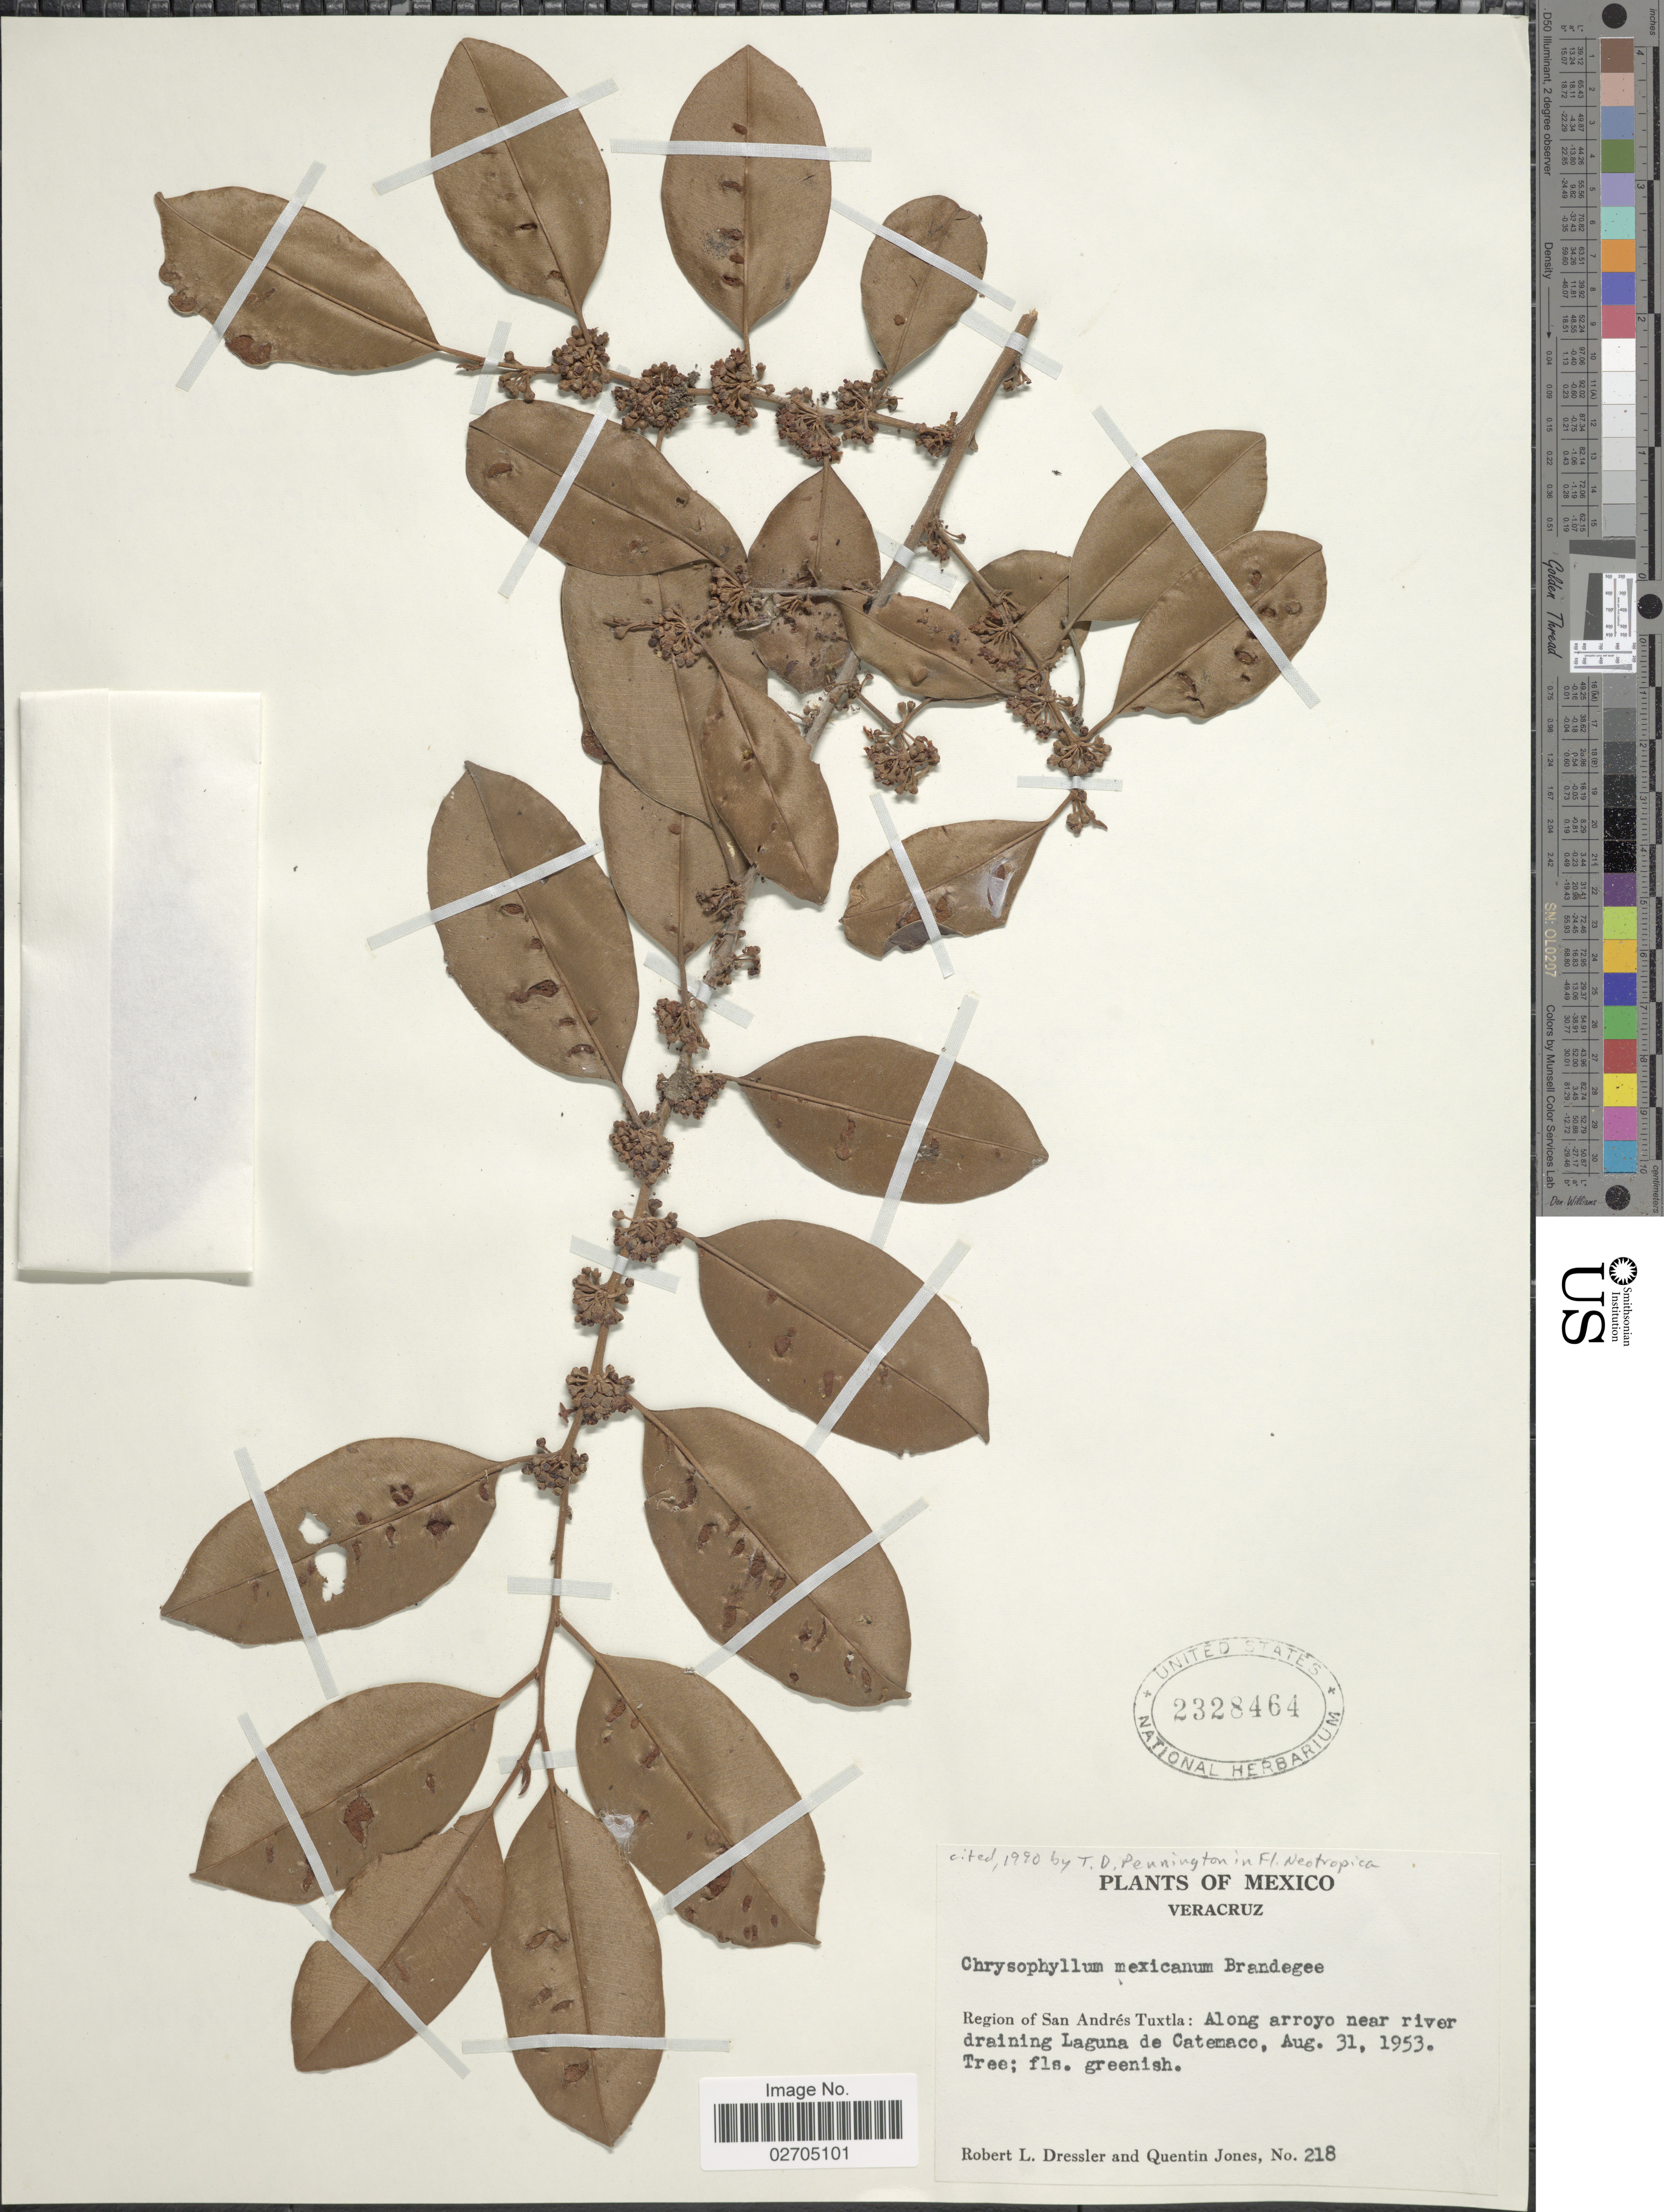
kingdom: Plantae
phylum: Tracheophyta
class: Magnoliopsida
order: Ericales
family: Sapotaceae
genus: Chrysophyllum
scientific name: Chrysophyllum mexicanum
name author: Brandegee ex Standl.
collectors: R. Dressler & Q. Jones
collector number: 218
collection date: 1953-08-31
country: Mexico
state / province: Veracruz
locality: Veracruz, Region of San Andres Tuxtla: Along arroyo near river draining Laguna de Catemaco.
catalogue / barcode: US 2328464